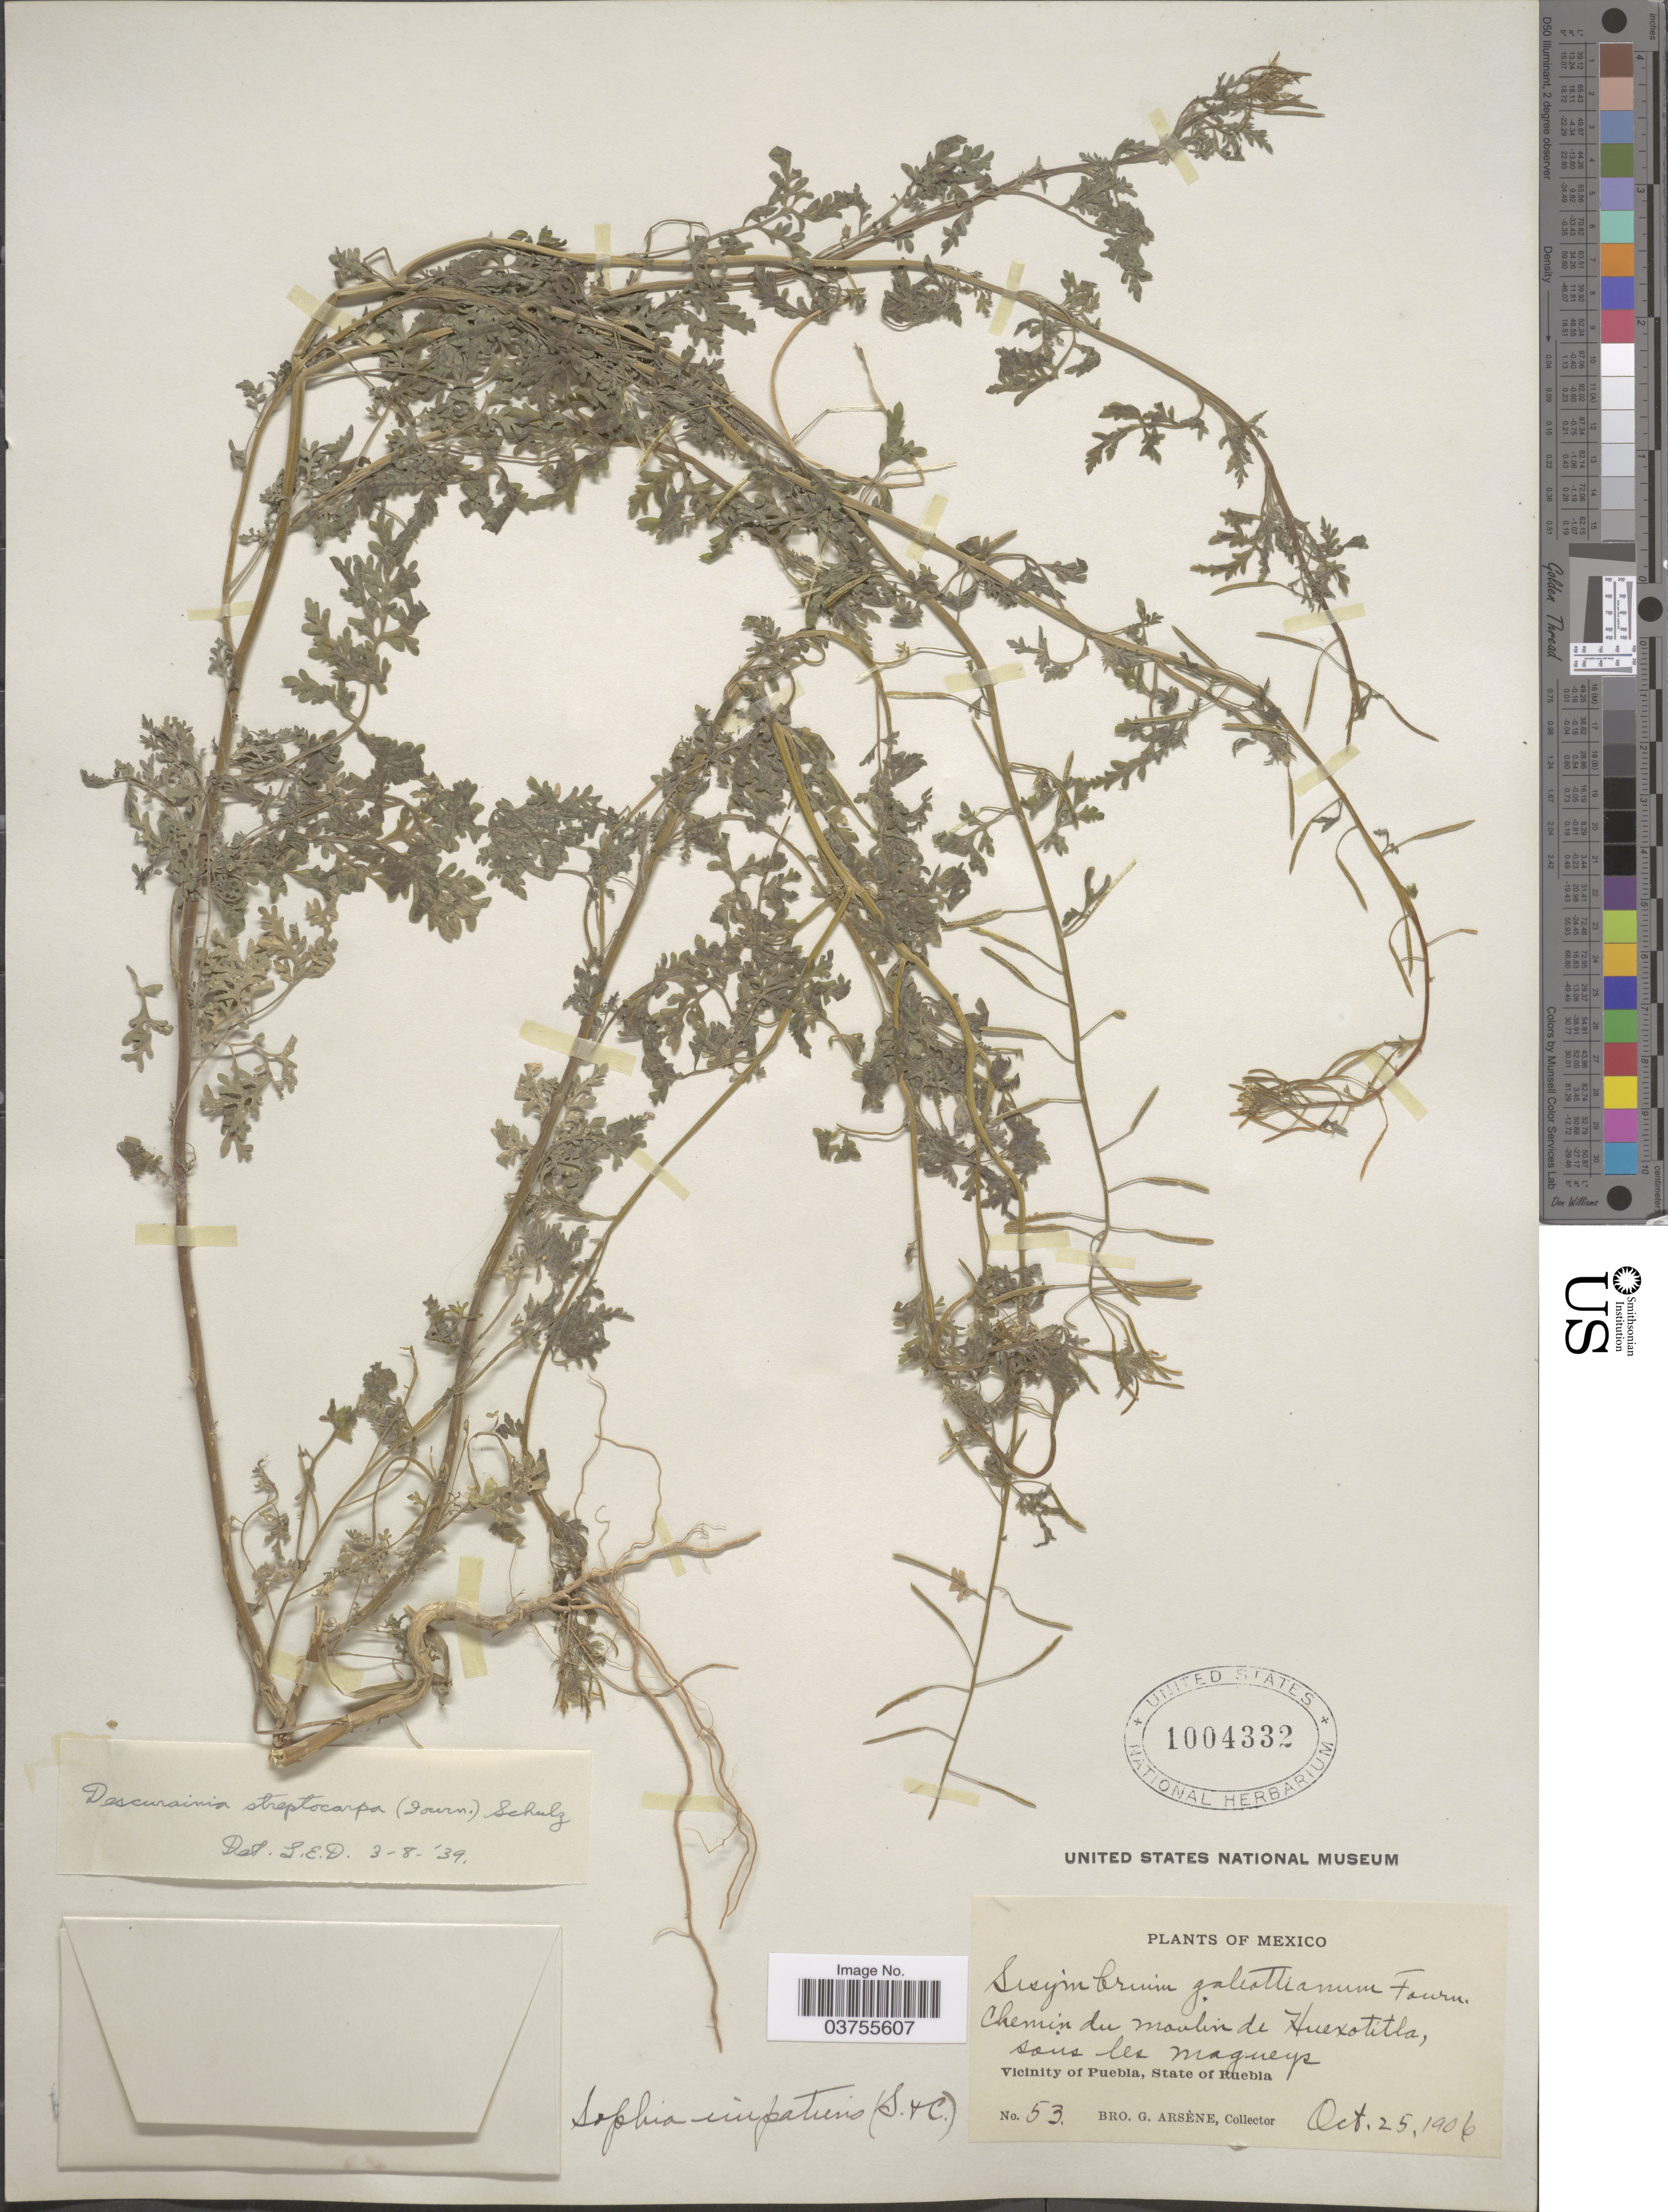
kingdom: Plantae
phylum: Tracheophyta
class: Magnoliopsida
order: Brassicales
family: Brassicaceae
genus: Descurainia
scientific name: Descurainia streptocarpa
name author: (E. Fourn. & C.A. Mey.) O.E. Schulz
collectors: Bro. G. Arsène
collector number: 53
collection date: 1906-10-25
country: Mexico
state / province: Puebla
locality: Chemin du moulin de Huexotitla, sous les magueys, Vicinity of Puebla.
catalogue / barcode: US 1004332